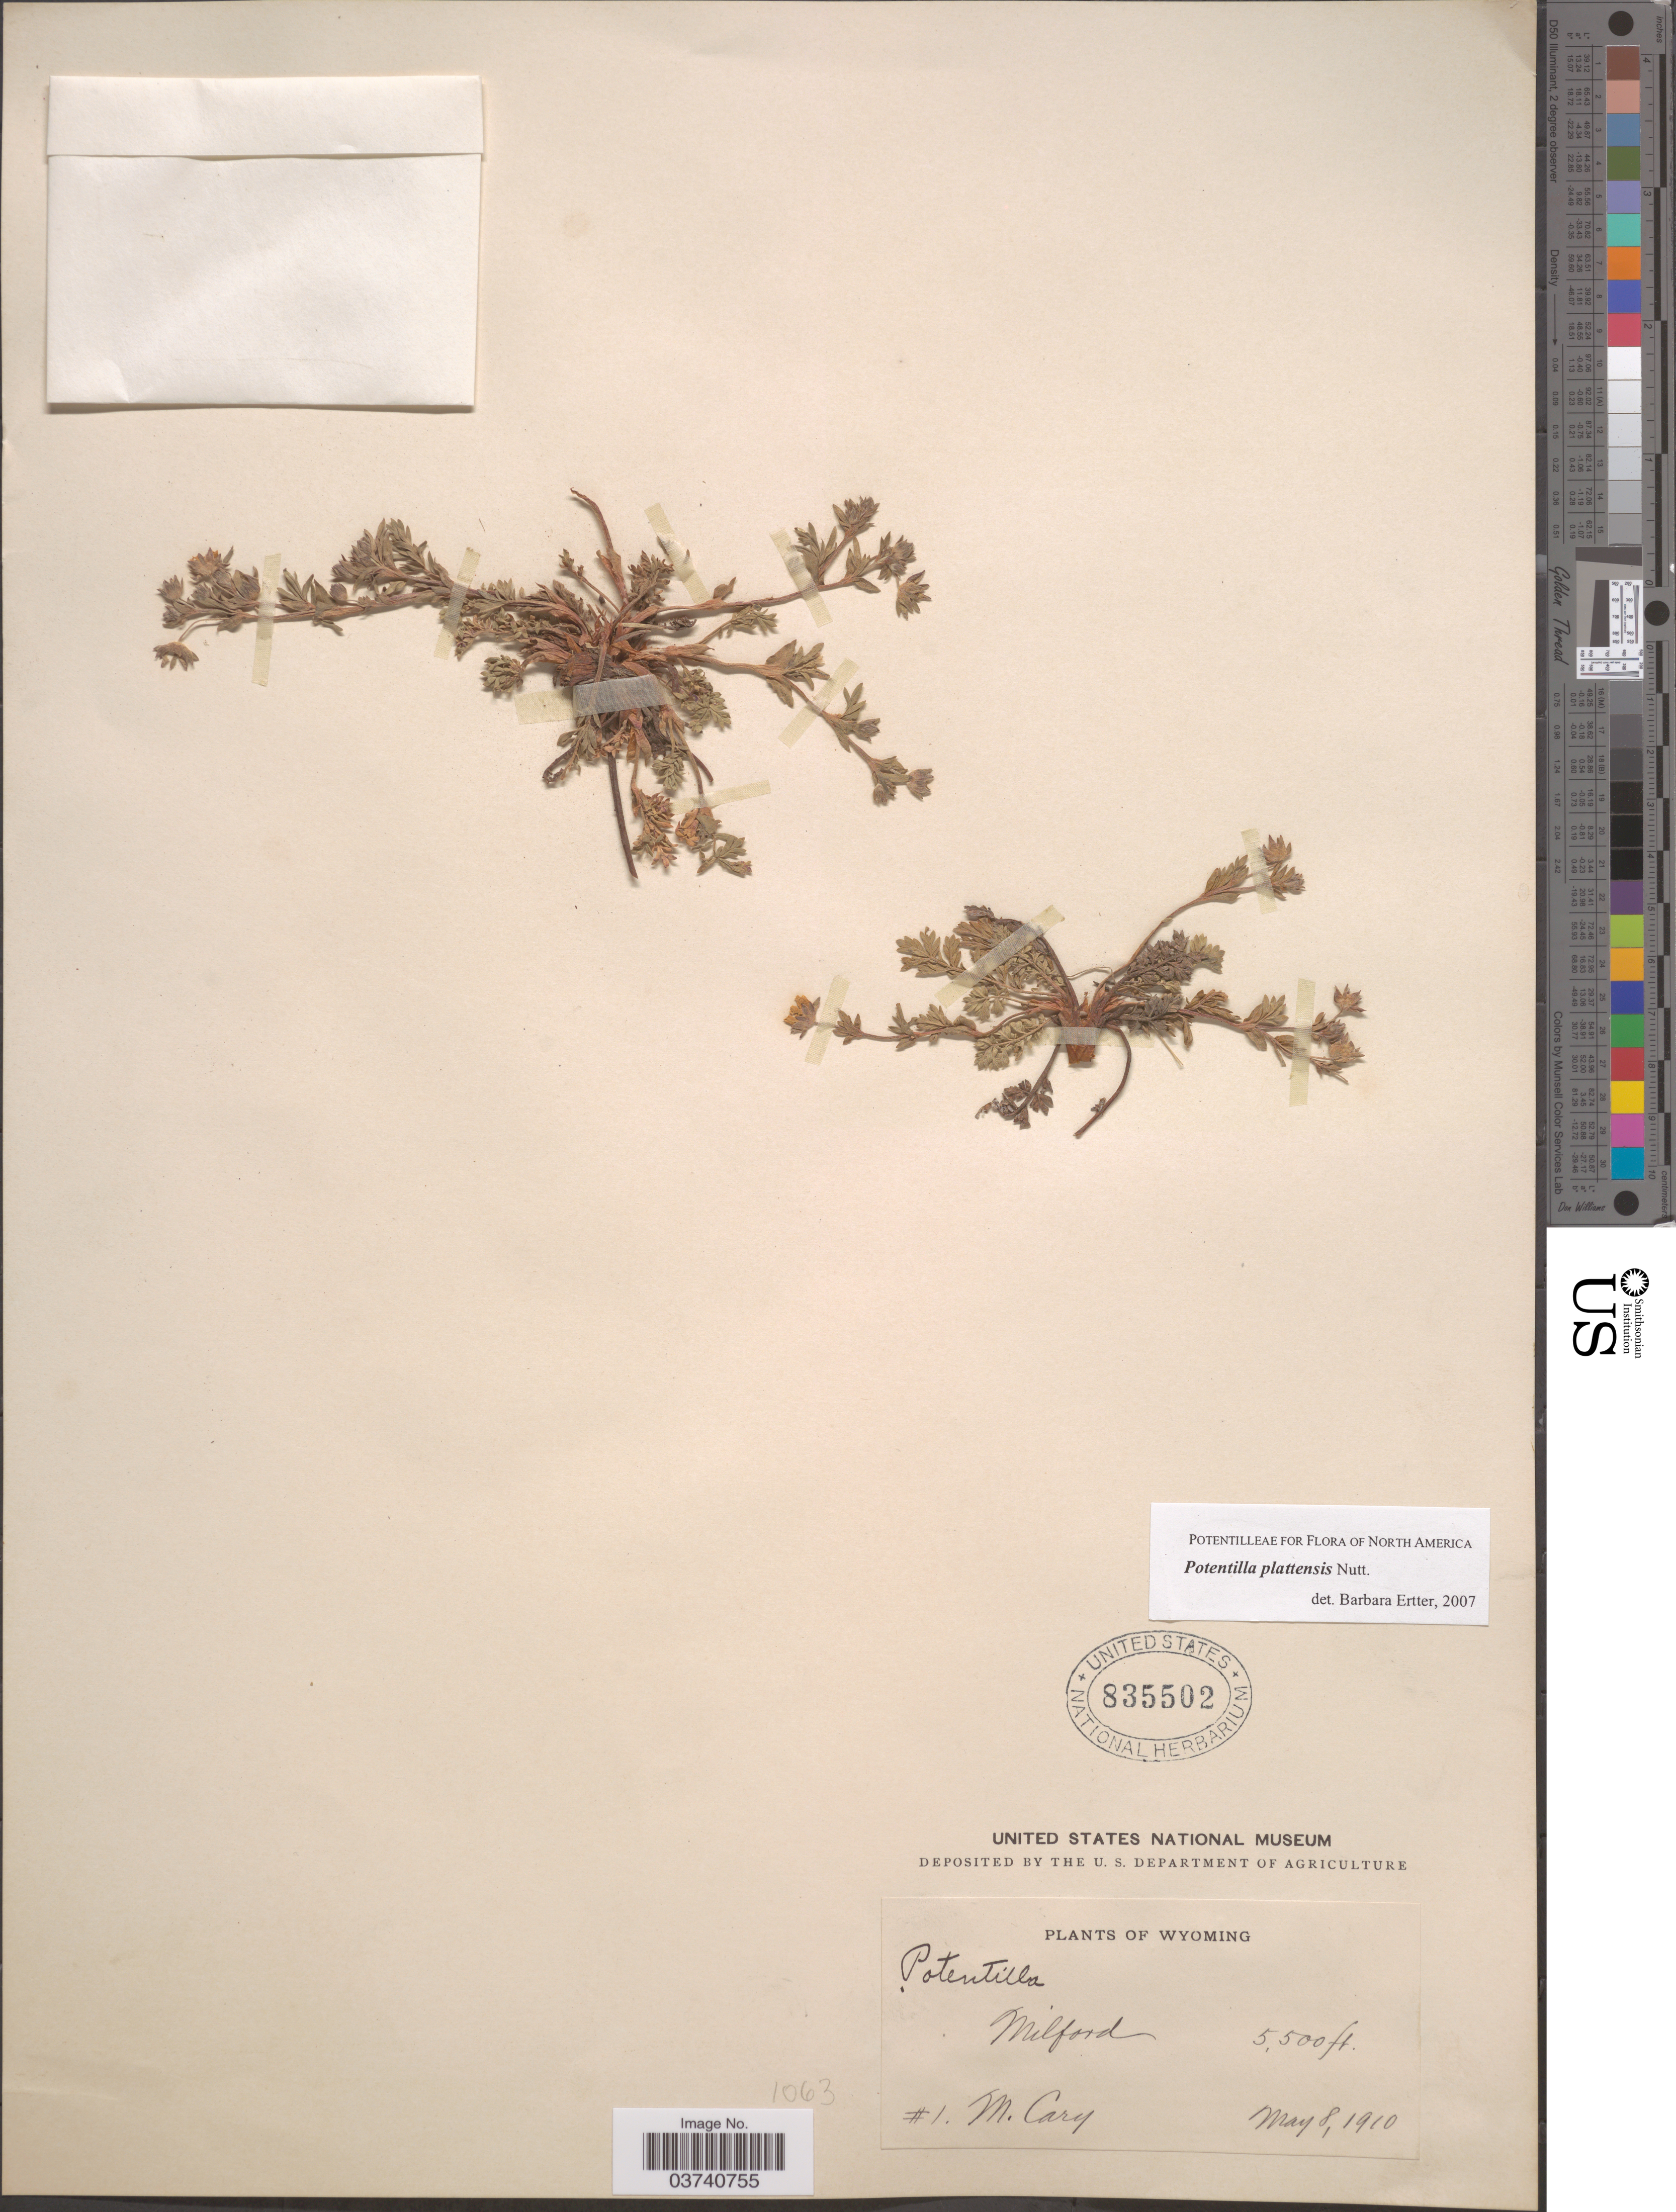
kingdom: Plantae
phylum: Tracheophyta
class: Magnoliopsida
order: Rosales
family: Rosaceae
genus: Potentilla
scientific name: Potentilla plattensis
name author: Nutt.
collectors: M. Cary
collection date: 1910-05-08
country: United States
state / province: Wyoming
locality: Milford.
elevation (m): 1676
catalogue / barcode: US 835502